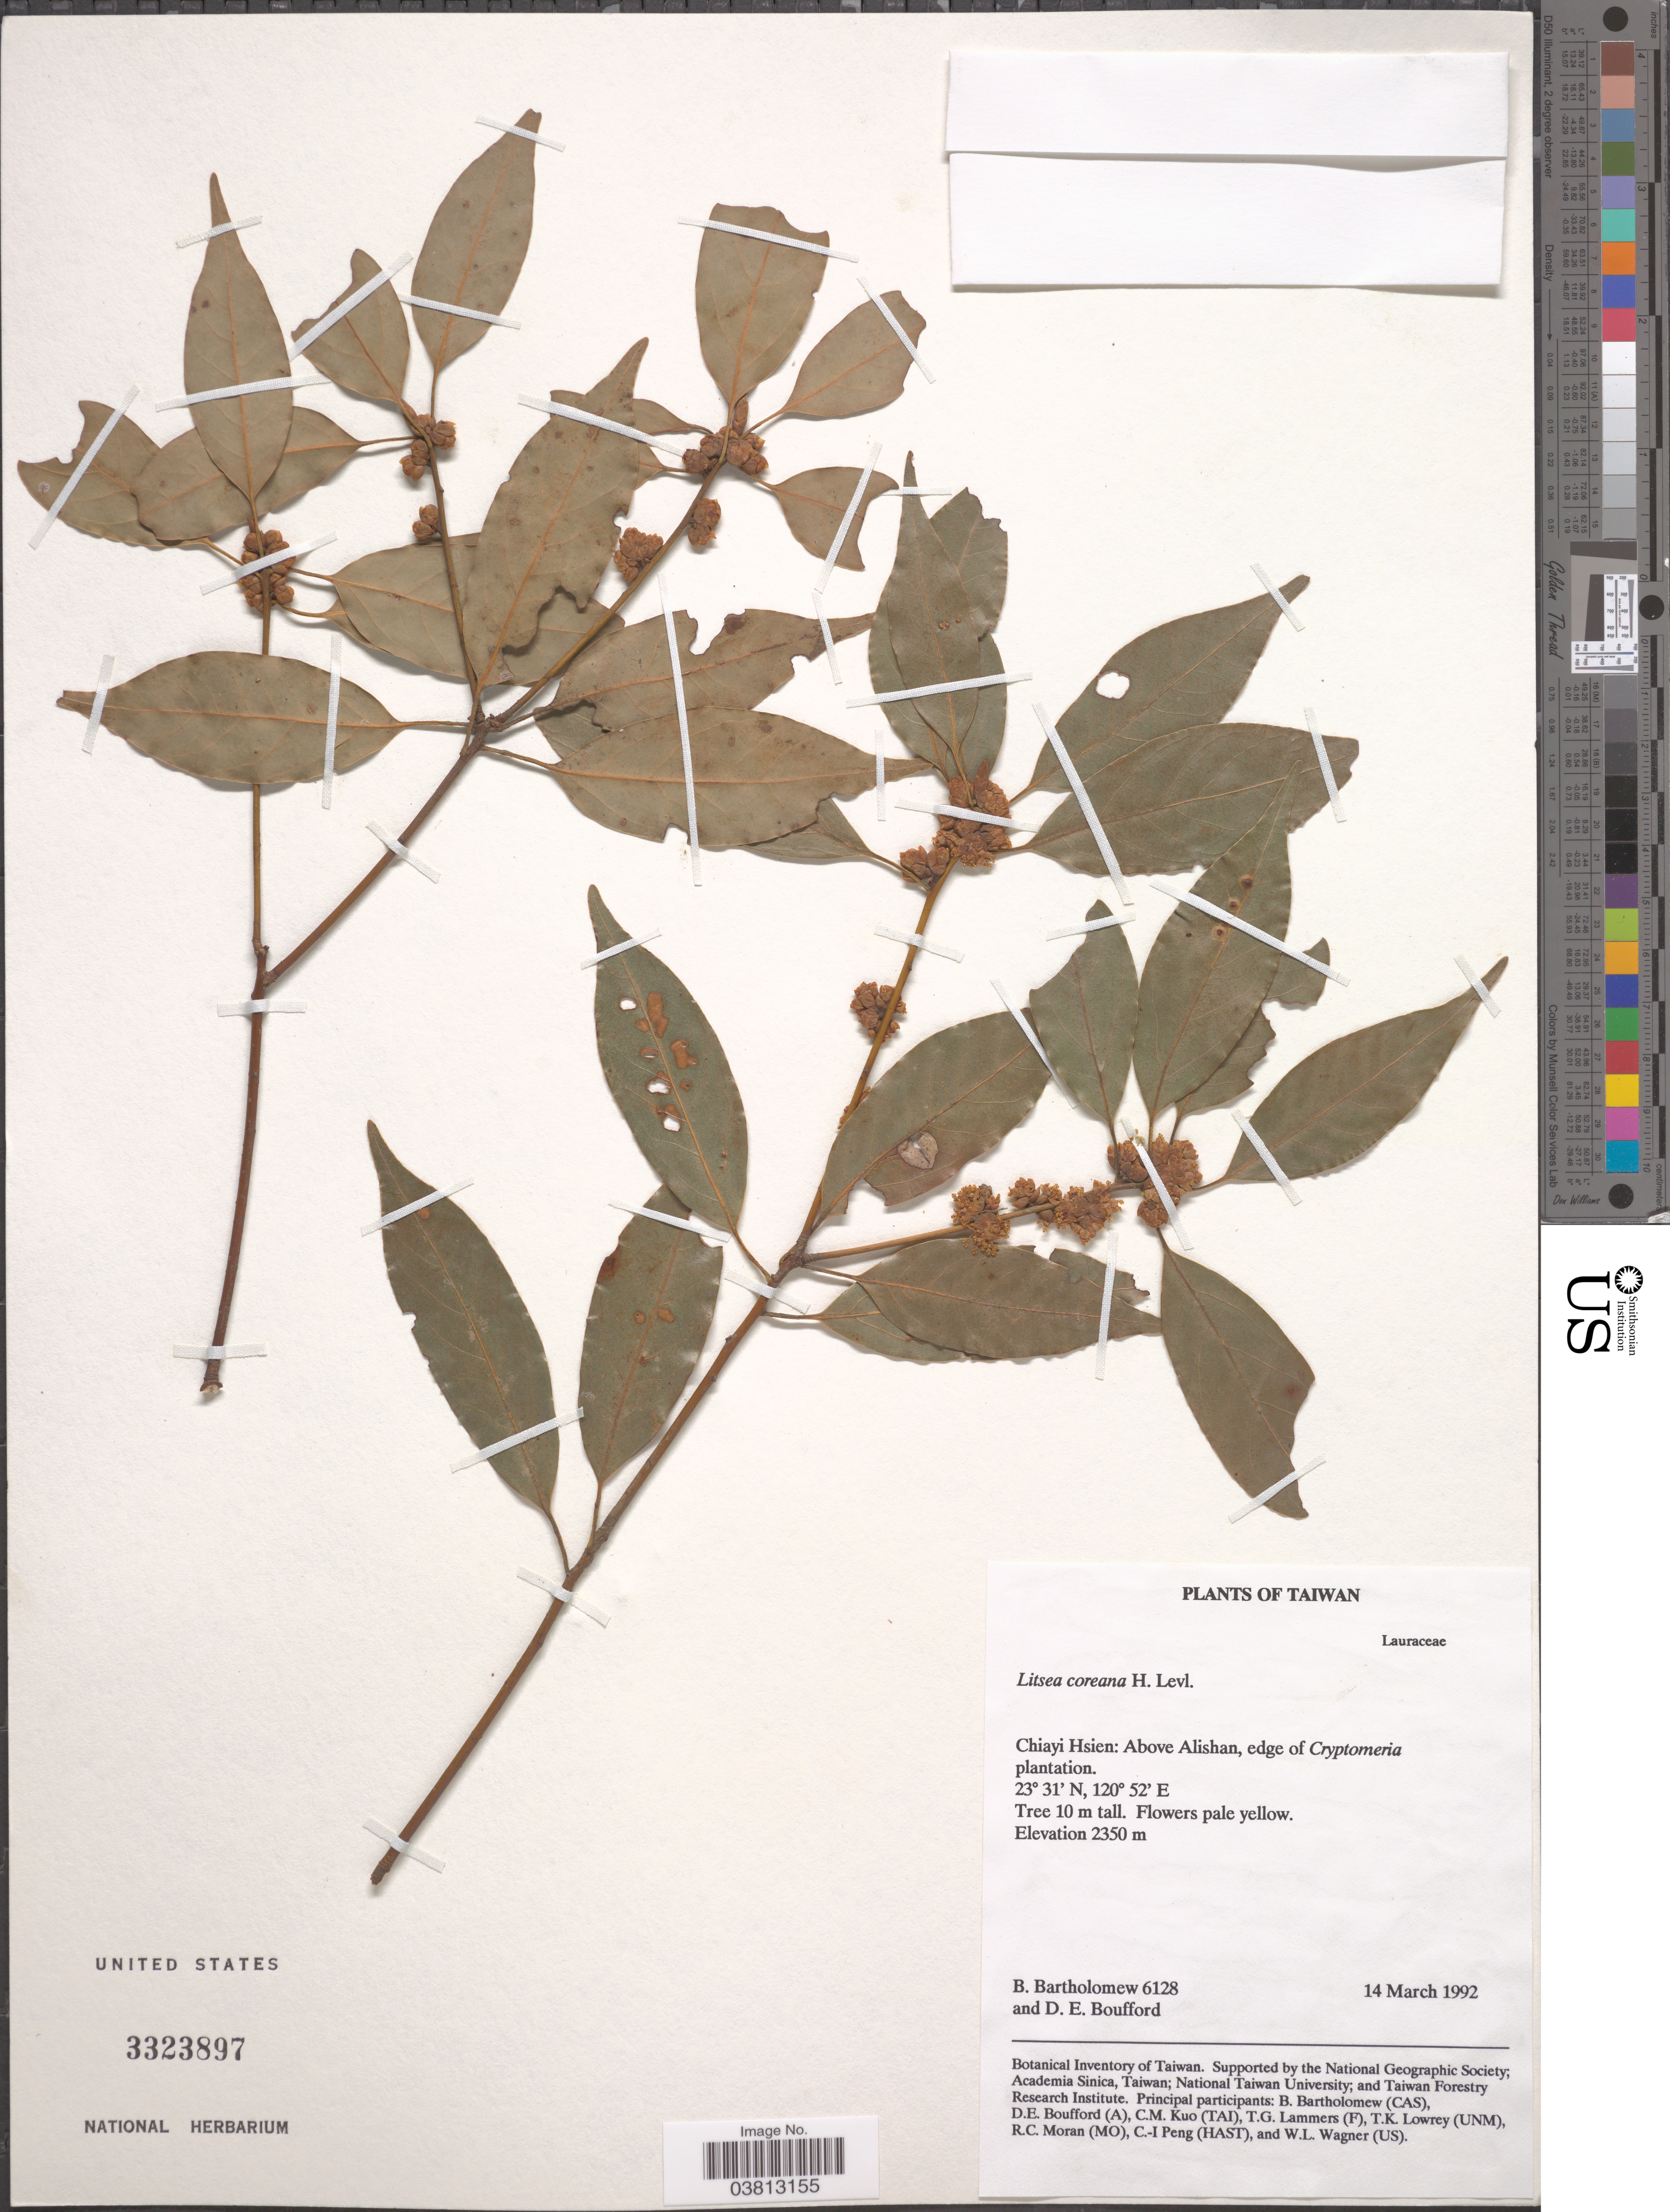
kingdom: Plantae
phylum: Tracheophyta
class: Magnoliopsida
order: Laurales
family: Lauraceae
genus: Litsea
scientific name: Litsea coreana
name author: H. Lév.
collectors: B. Bartholomew & D. E. Boufford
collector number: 6128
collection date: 1992-03-14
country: Taiwan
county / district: Chiayi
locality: Chiayi Hsien: Above Alishan, edge of Cryptomeria plantation.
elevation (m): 2350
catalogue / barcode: US 3323897